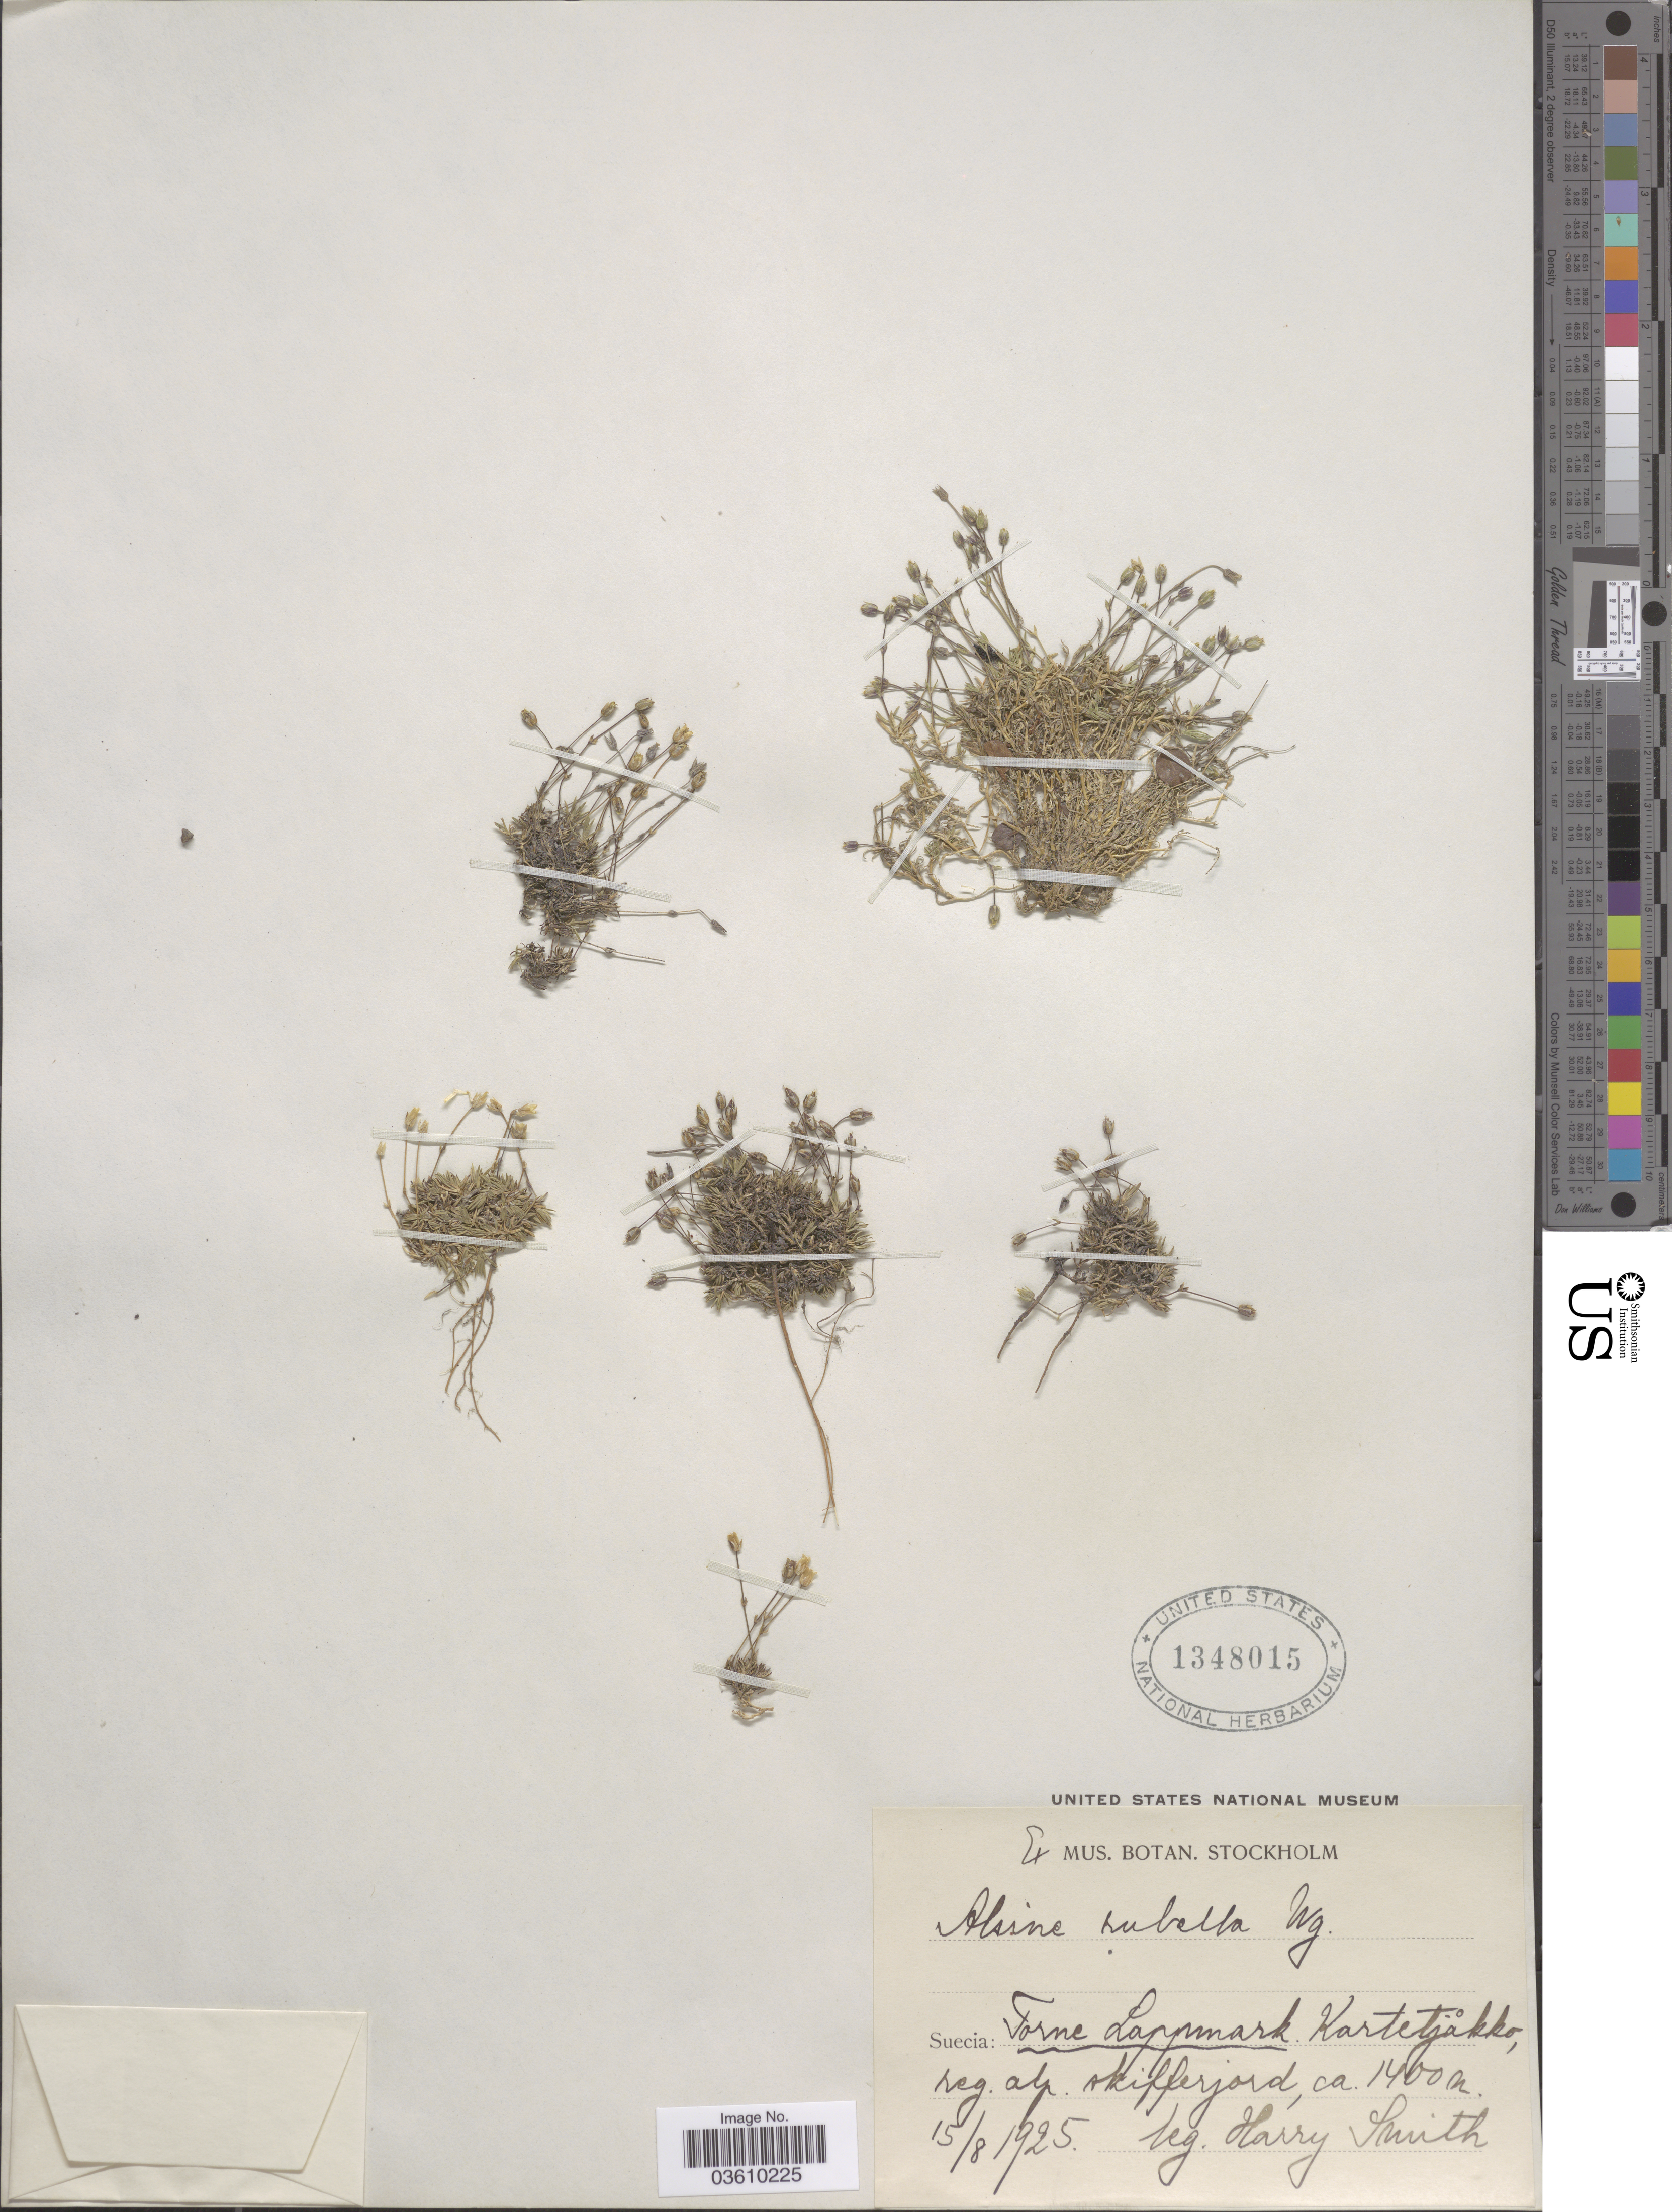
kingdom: Plantae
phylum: Tracheophyta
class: Magnoliopsida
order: Caryophyllales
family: Caryophyllaceae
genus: Alsine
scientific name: Alsine rubella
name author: Wahlenb.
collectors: H. Smith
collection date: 1925-08-15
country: Sweden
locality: Suecia: Torne Lappmark. Kartetjakko, reg. alp. skifferjord.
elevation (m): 1400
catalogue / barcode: US 1348015